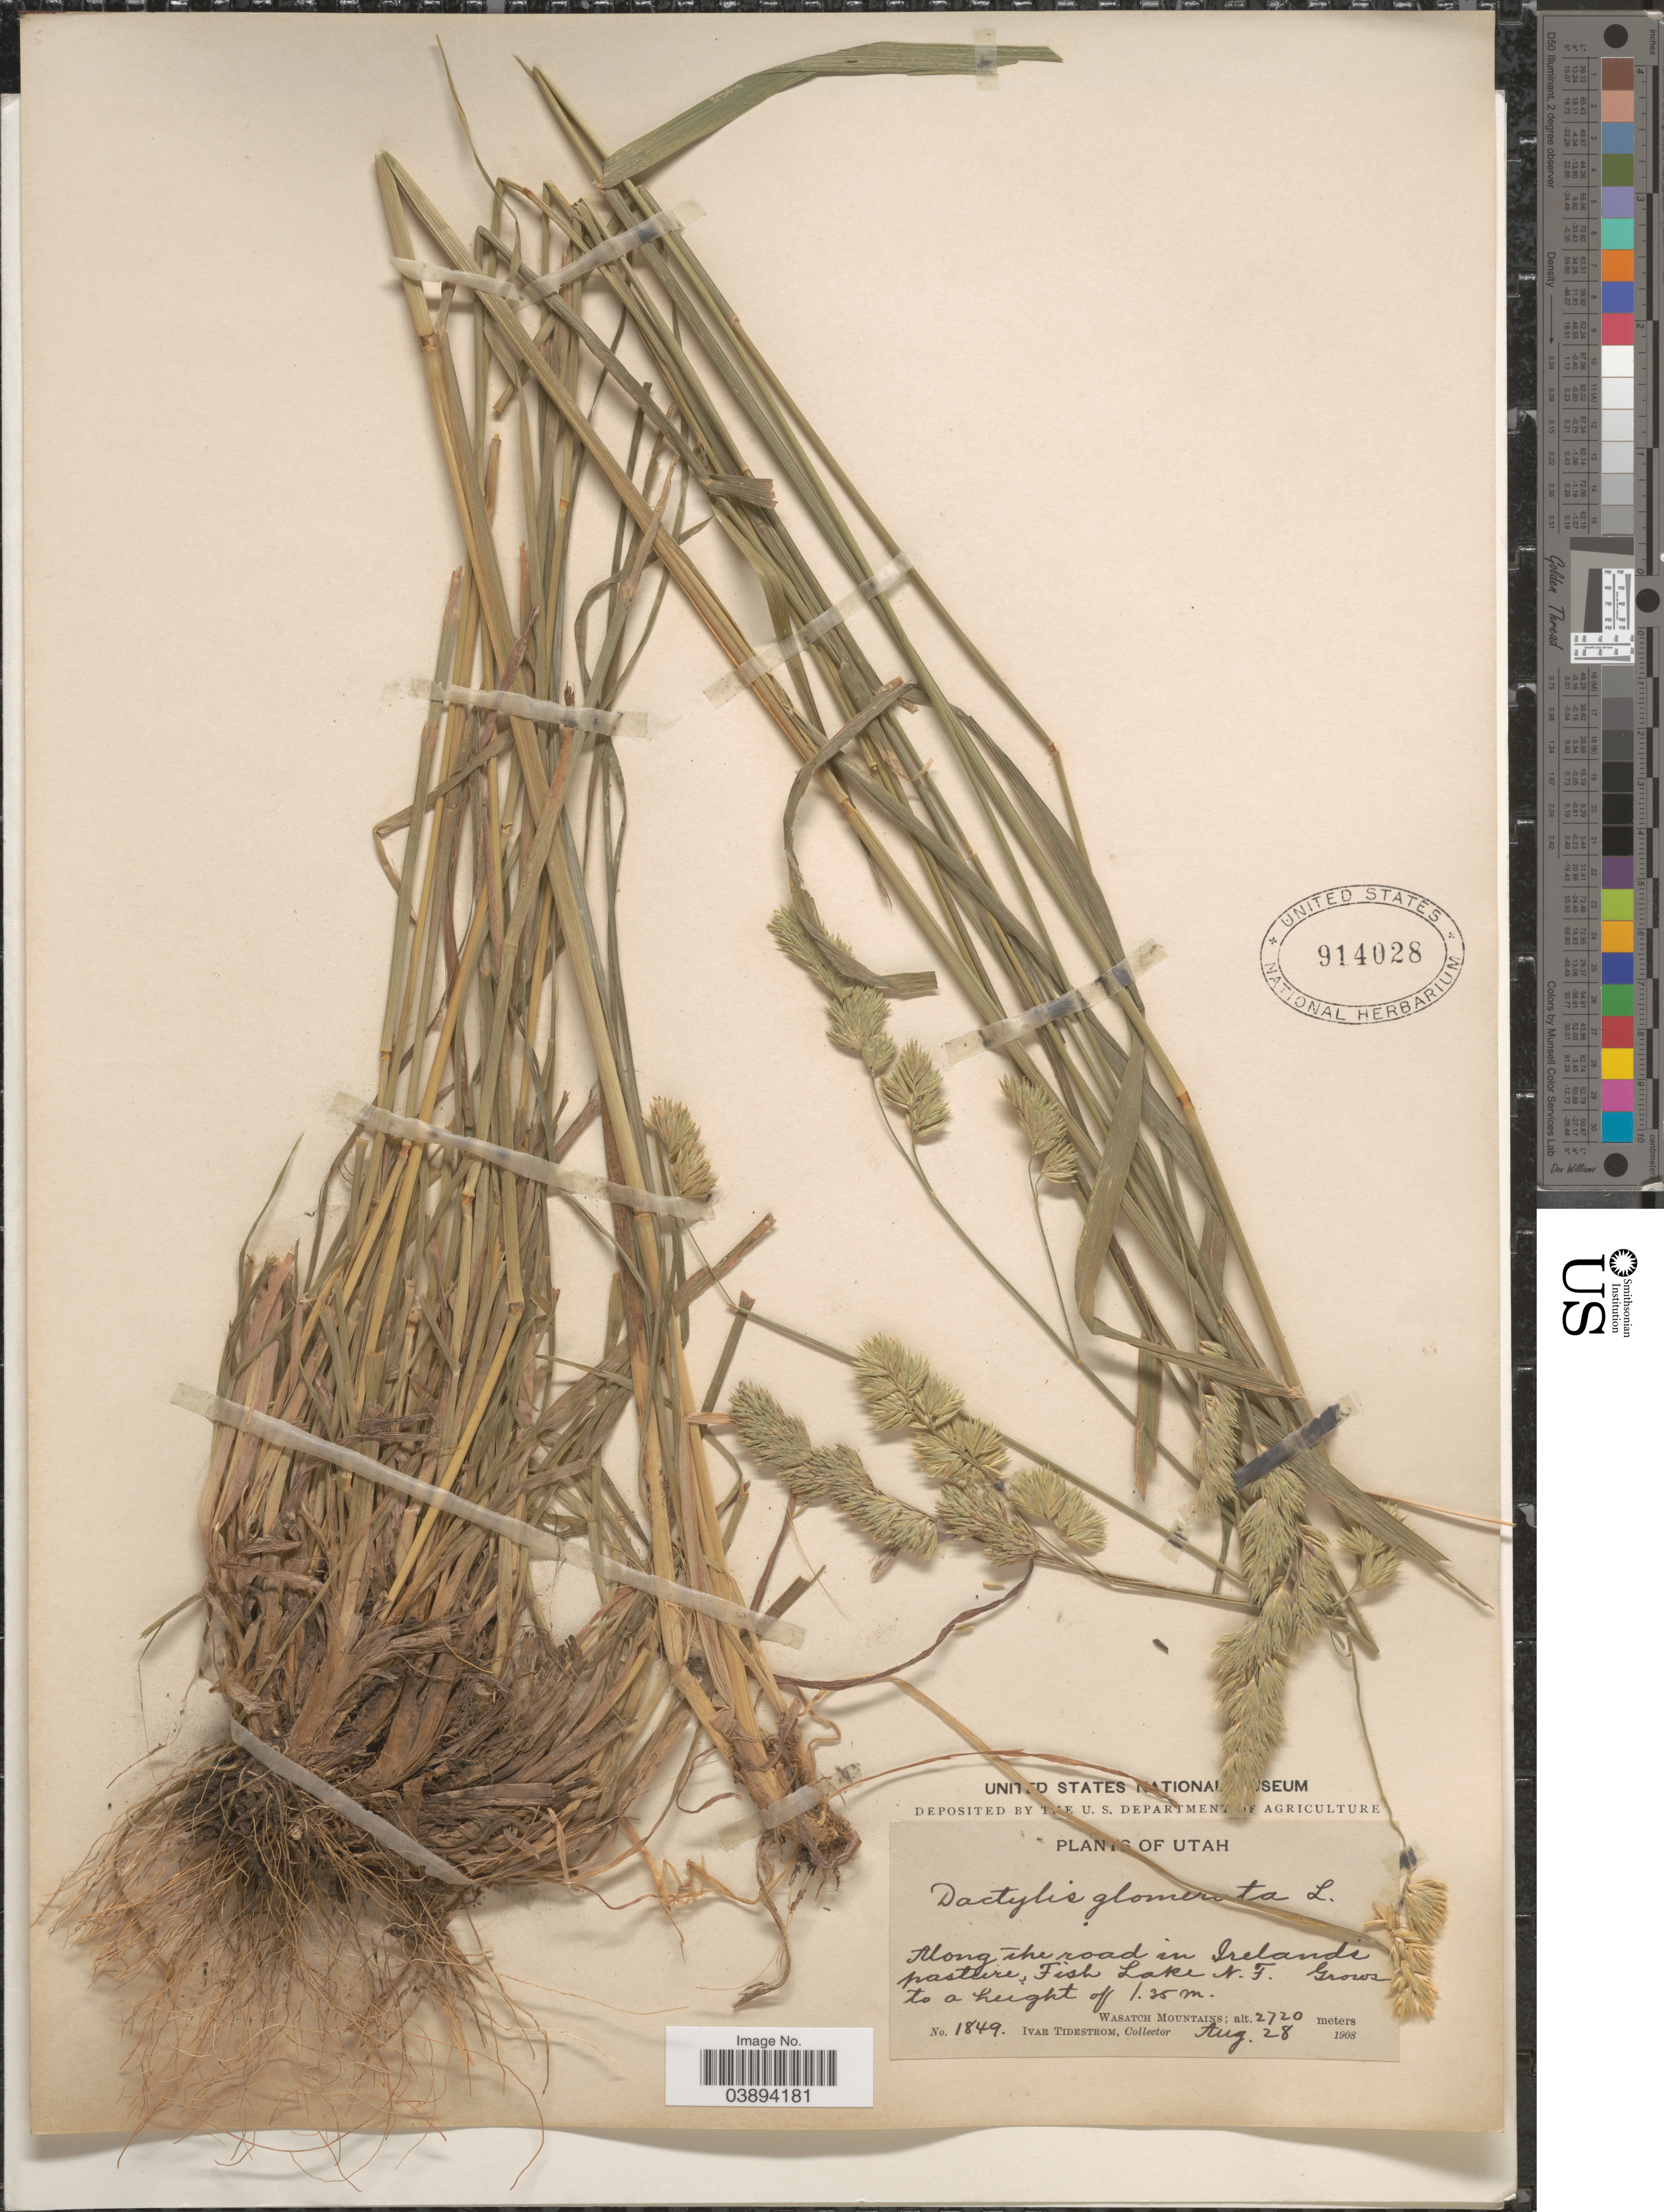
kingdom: Plantae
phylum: Tracheophyta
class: Liliopsida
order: Poales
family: Poaceae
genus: Dactylis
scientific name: Dactylis glomerata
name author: L.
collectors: I. F. Tidestrom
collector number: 1849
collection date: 1908-08-28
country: United States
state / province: Utah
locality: Along the road in Ireland's pasture, Fish Lake N.F. Wasatch Mountains.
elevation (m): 2720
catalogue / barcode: US 914028